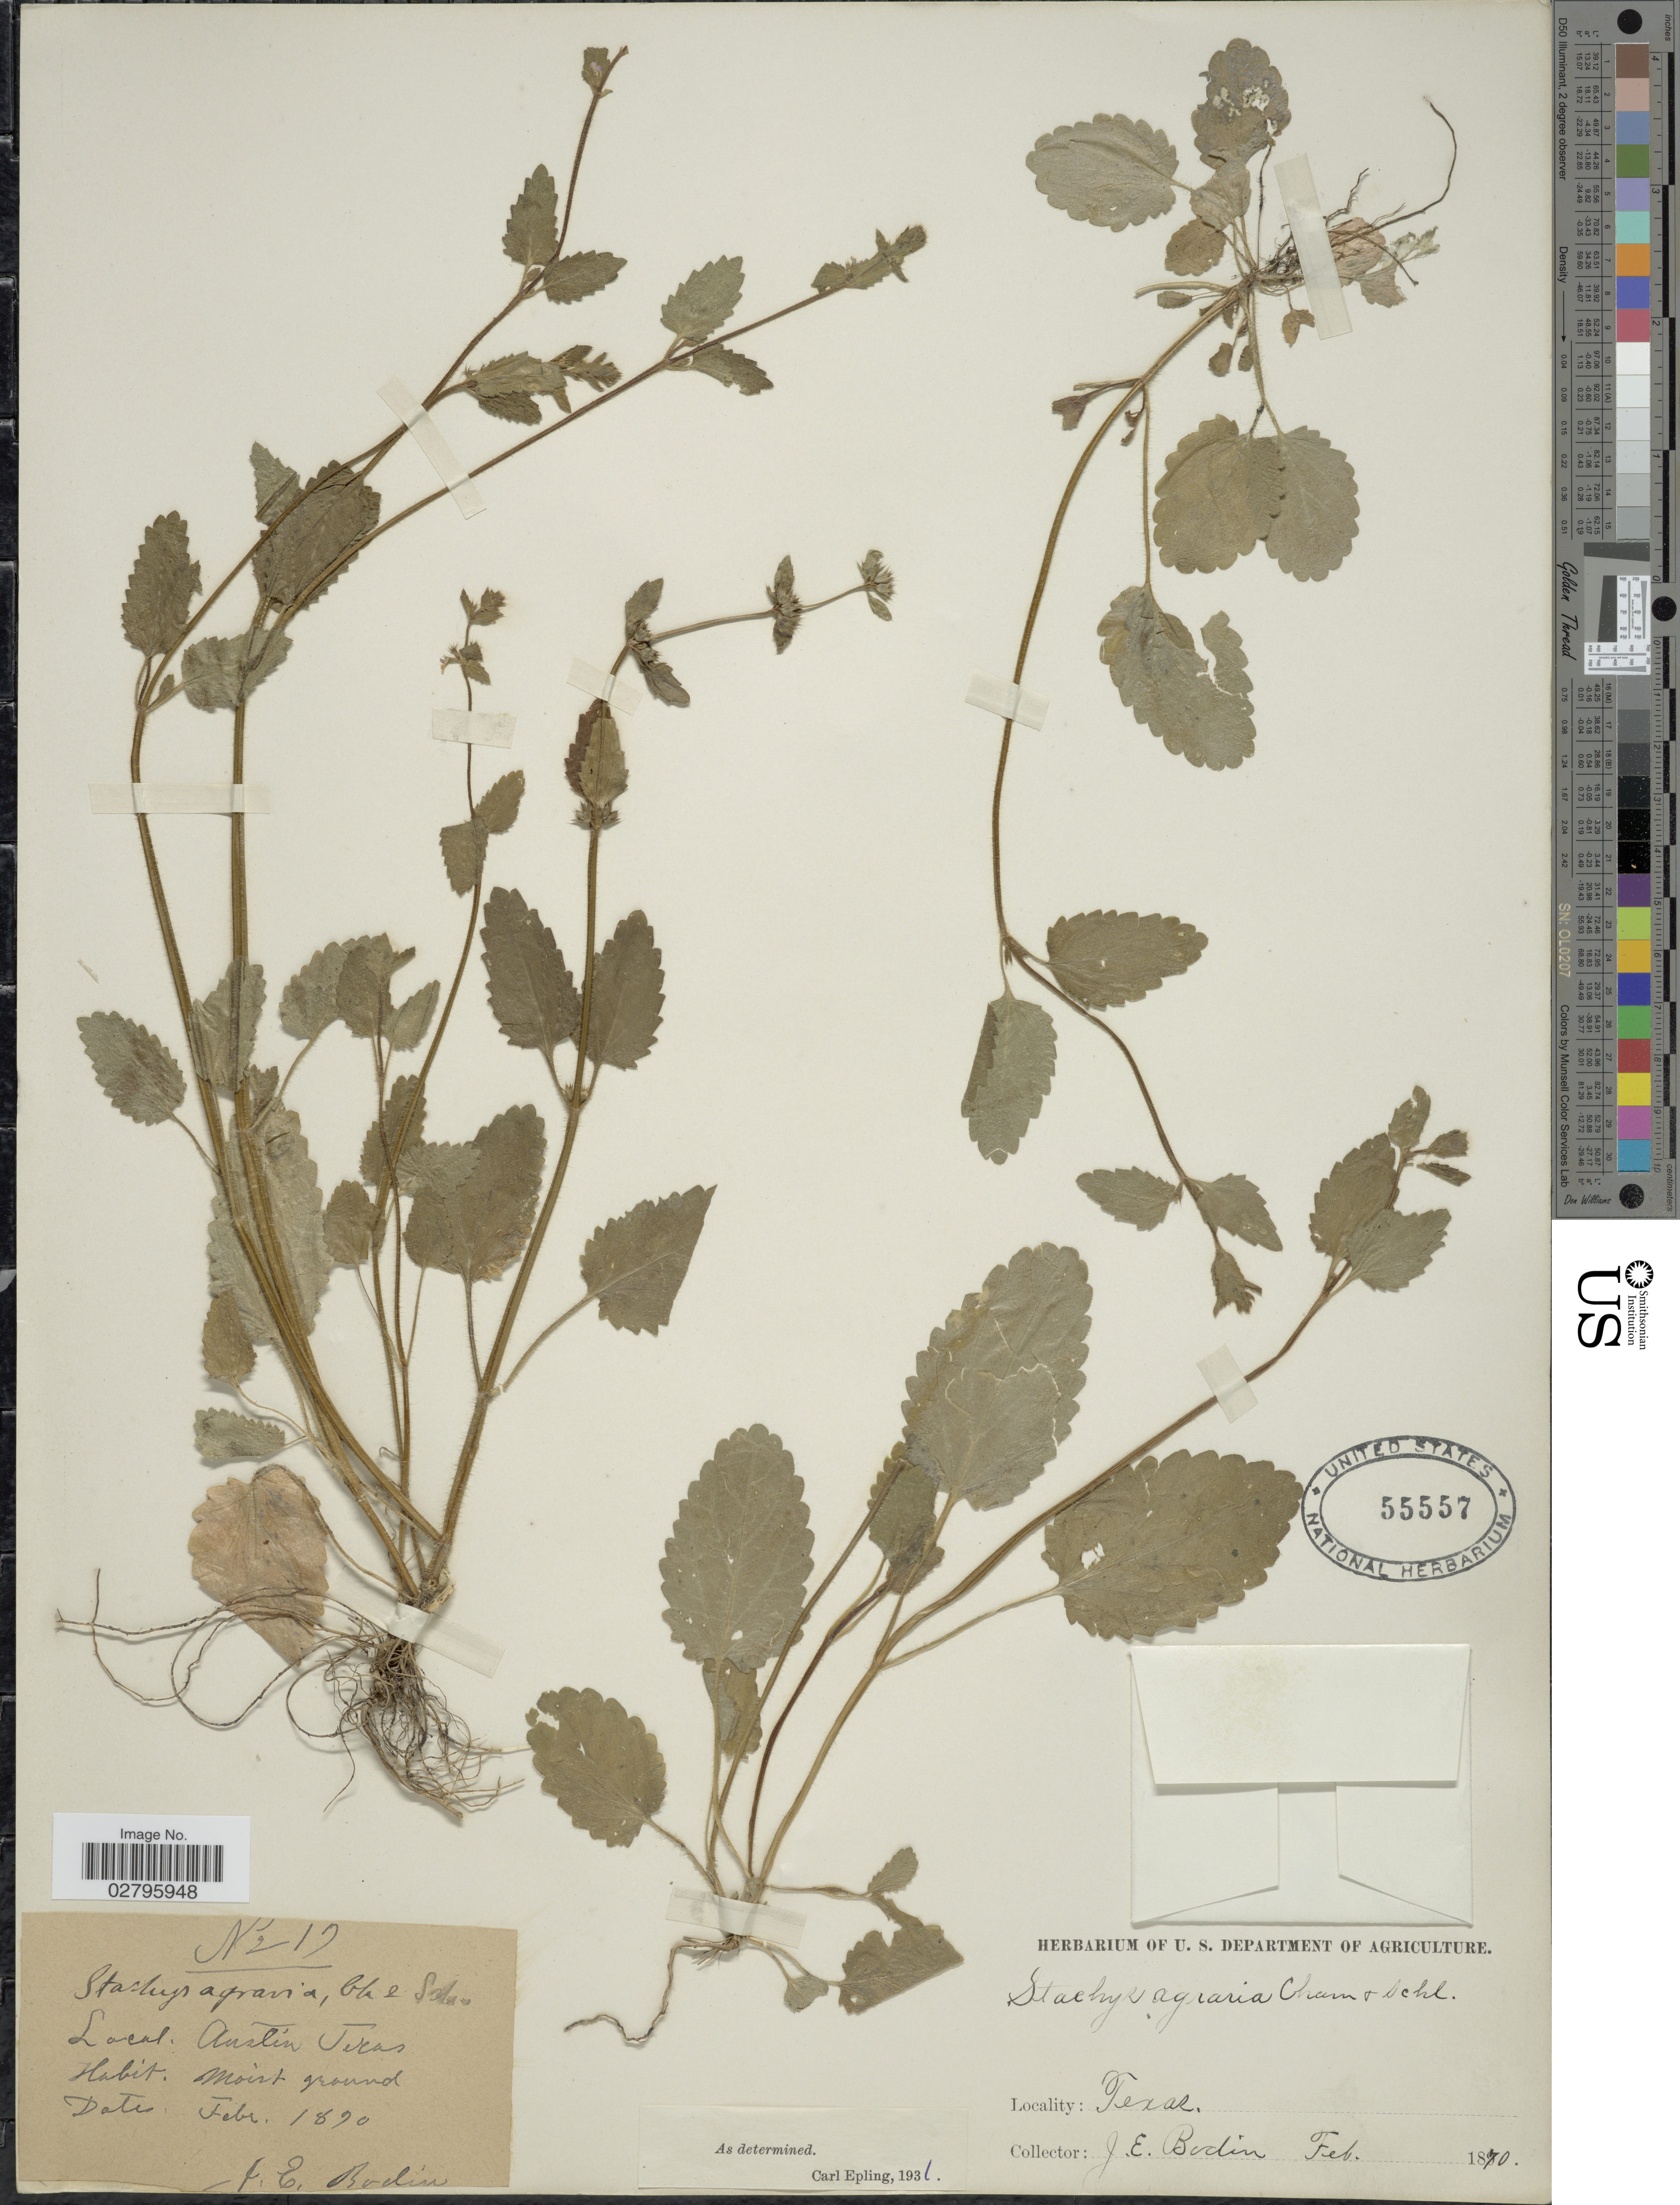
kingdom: Plantae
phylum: Tracheophyta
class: Magnoliopsida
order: Lamiales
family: Lamiaceae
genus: Stachys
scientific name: Stachys agraria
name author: Schltdl. & Cham.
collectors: J. E. Bodin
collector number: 217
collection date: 1890-02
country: United States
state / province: Texas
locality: Austin, Texas.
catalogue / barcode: US 55557